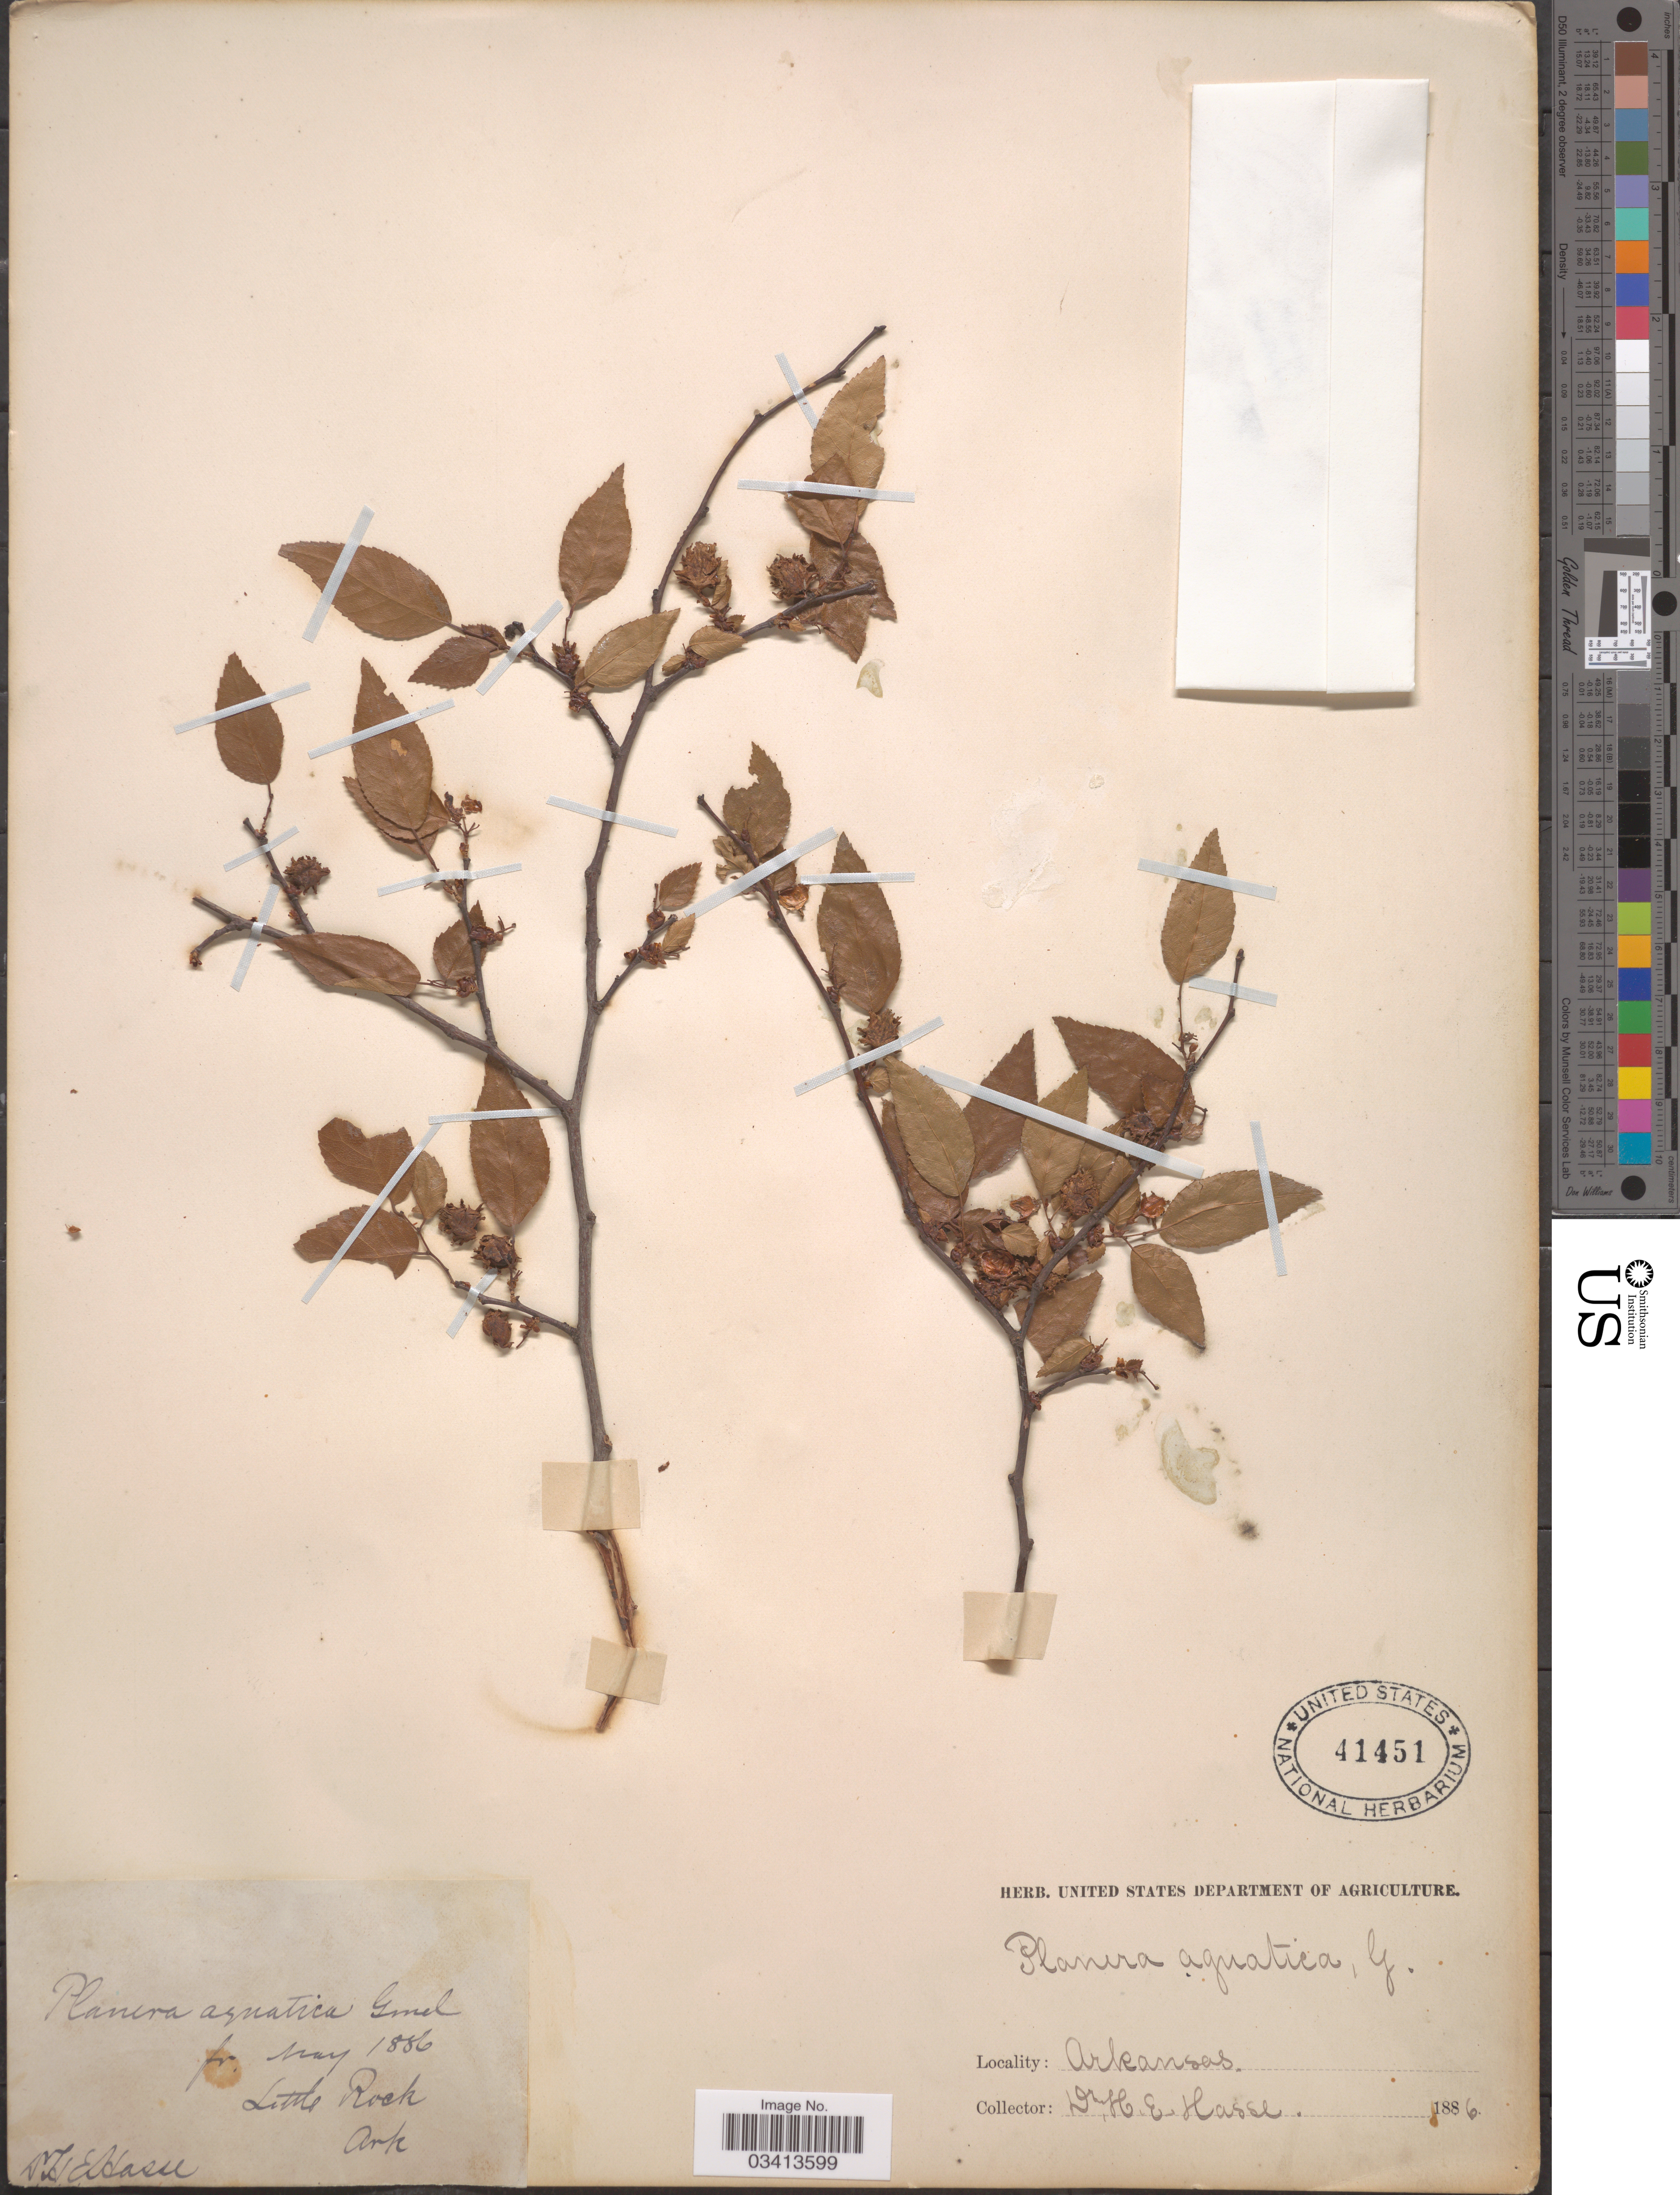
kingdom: Plantae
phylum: Tracheophyta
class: Magnoliopsida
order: Rosales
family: Ulmaceae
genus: Planera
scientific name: Planera aquatica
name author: J.F. Gmel.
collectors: H. E. Hasse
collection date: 1886-05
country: United States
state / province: Arkansas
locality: Little Rock.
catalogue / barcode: US 41451